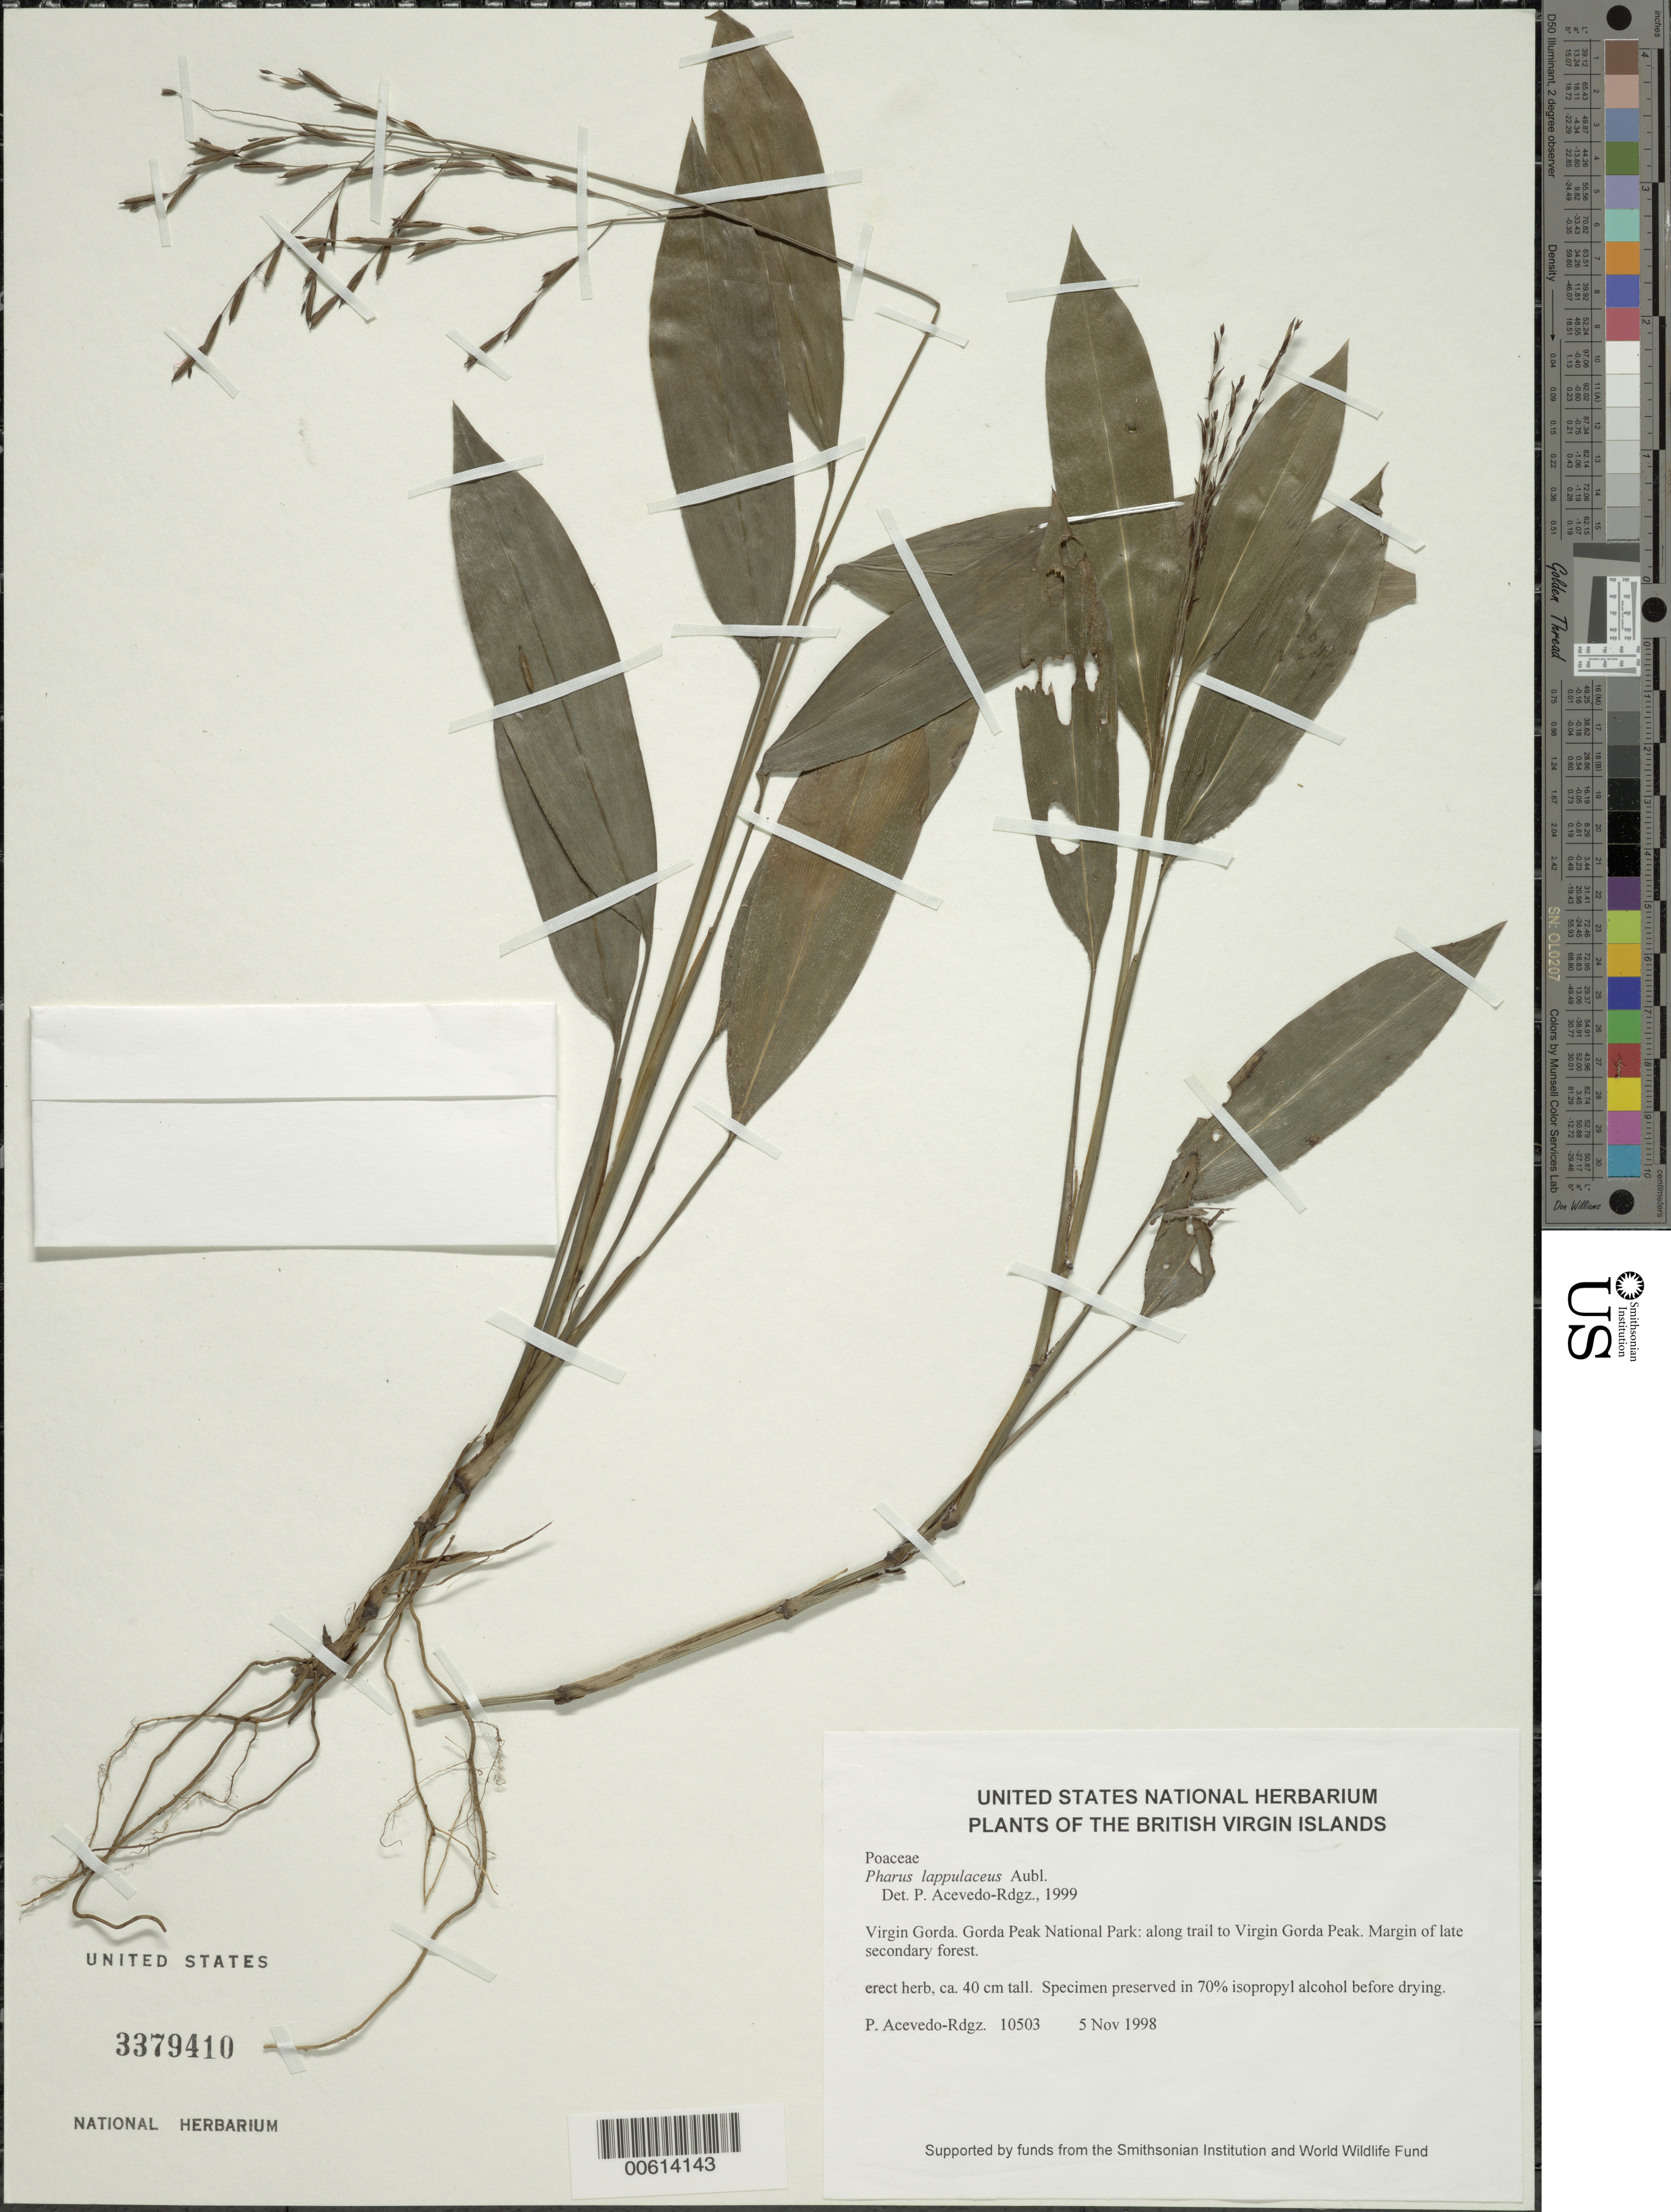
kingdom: Plantae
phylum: Tracheophyta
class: Liliopsida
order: Poales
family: Poaceae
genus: Pharus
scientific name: Pharus lappulaceus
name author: Aubl.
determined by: Acevedo-Rodríguez, P., (BOT), Smithsonian Institution - National Museum of Natural History (UNITED STATES)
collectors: P. Acevedo-Rodr.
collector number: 10503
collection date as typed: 05 Nov 1998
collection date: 1998-11-05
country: British Virgin Islands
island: Virgin Gorda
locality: Gorda Peak National Park: along trail to Virgin Gorda Peak.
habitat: Margin of late secondary forest.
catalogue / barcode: US 3379410